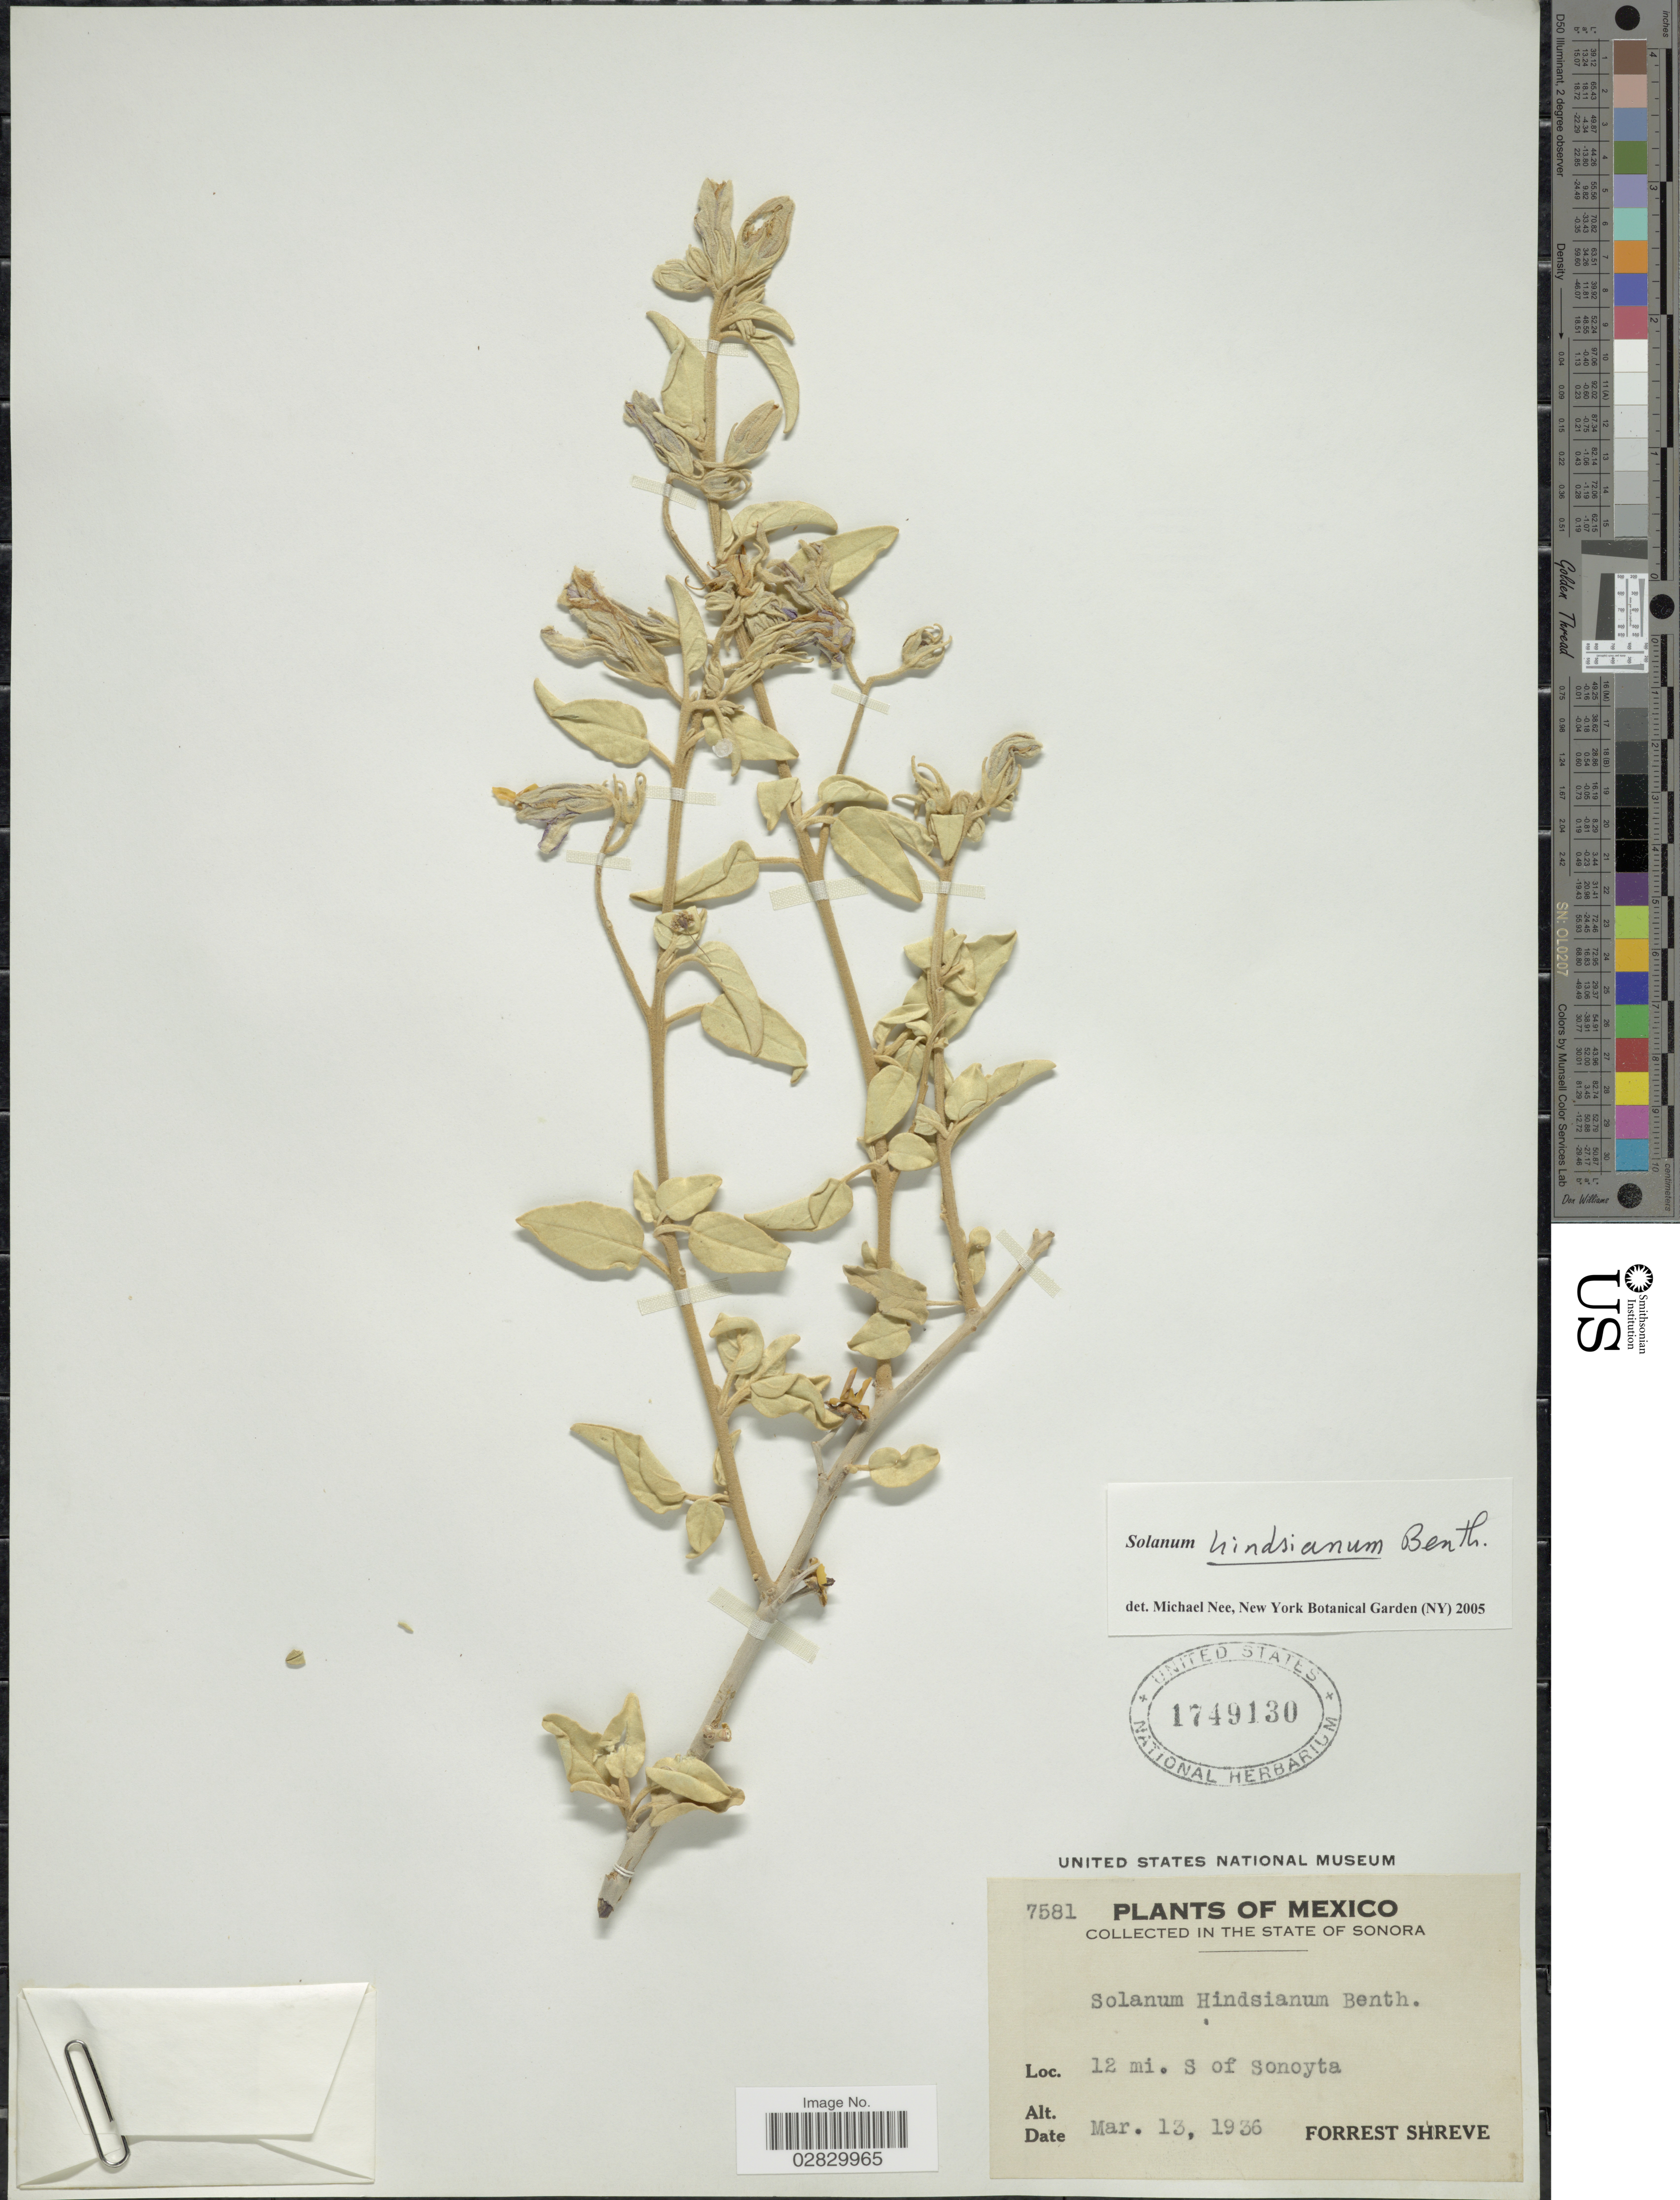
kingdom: Plantae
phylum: Tracheophyta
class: Magnoliopsida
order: Solanales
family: Solanaceae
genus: Solanum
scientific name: Solanum hindsianum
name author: Benth.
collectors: F. Shreve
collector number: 7581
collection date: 1936-03-13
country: Mexico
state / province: Sonora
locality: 12 mi. S. of Sonoyta.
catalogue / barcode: US 1749130